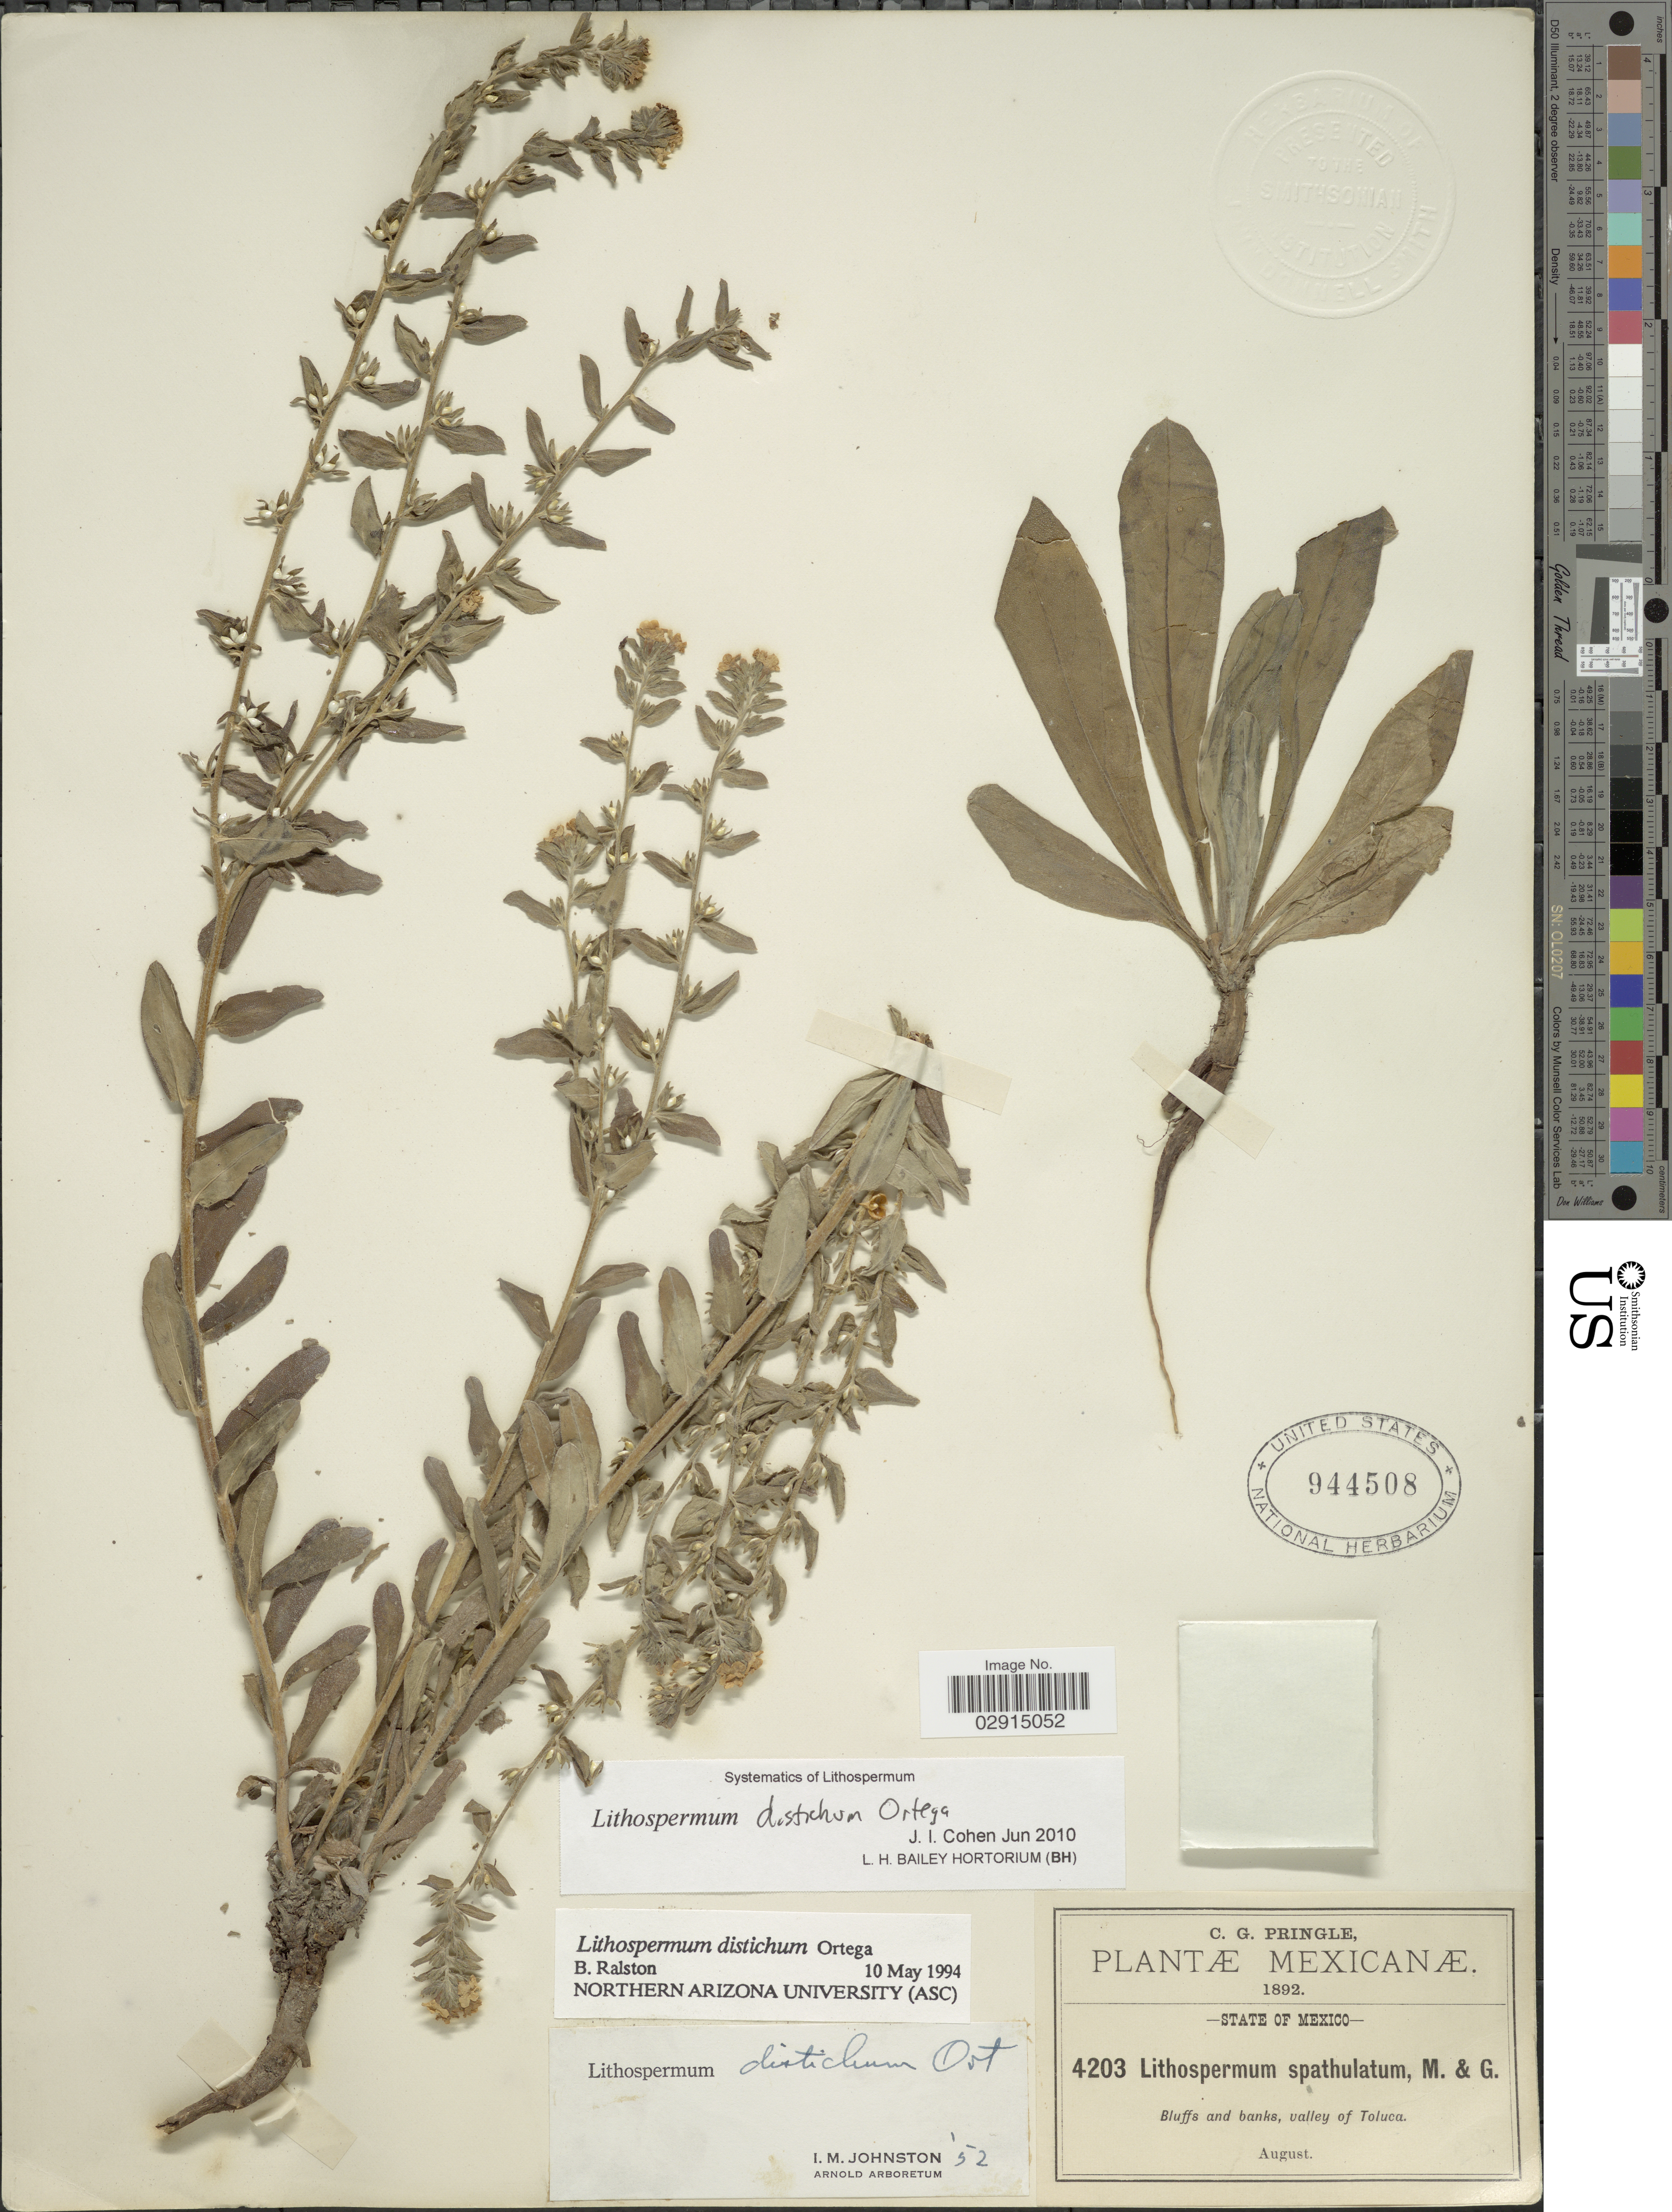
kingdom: Plantae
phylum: Tracheophyta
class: Magnoliopsida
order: Boraginales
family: Boraginaceae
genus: Lithospermum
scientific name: Lithospermum distichum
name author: Ortega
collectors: C. G. Pringle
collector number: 4203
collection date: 1892-08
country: Mexico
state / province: México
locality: Bluffs and banks, valley of Toluca.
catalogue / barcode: US 944508